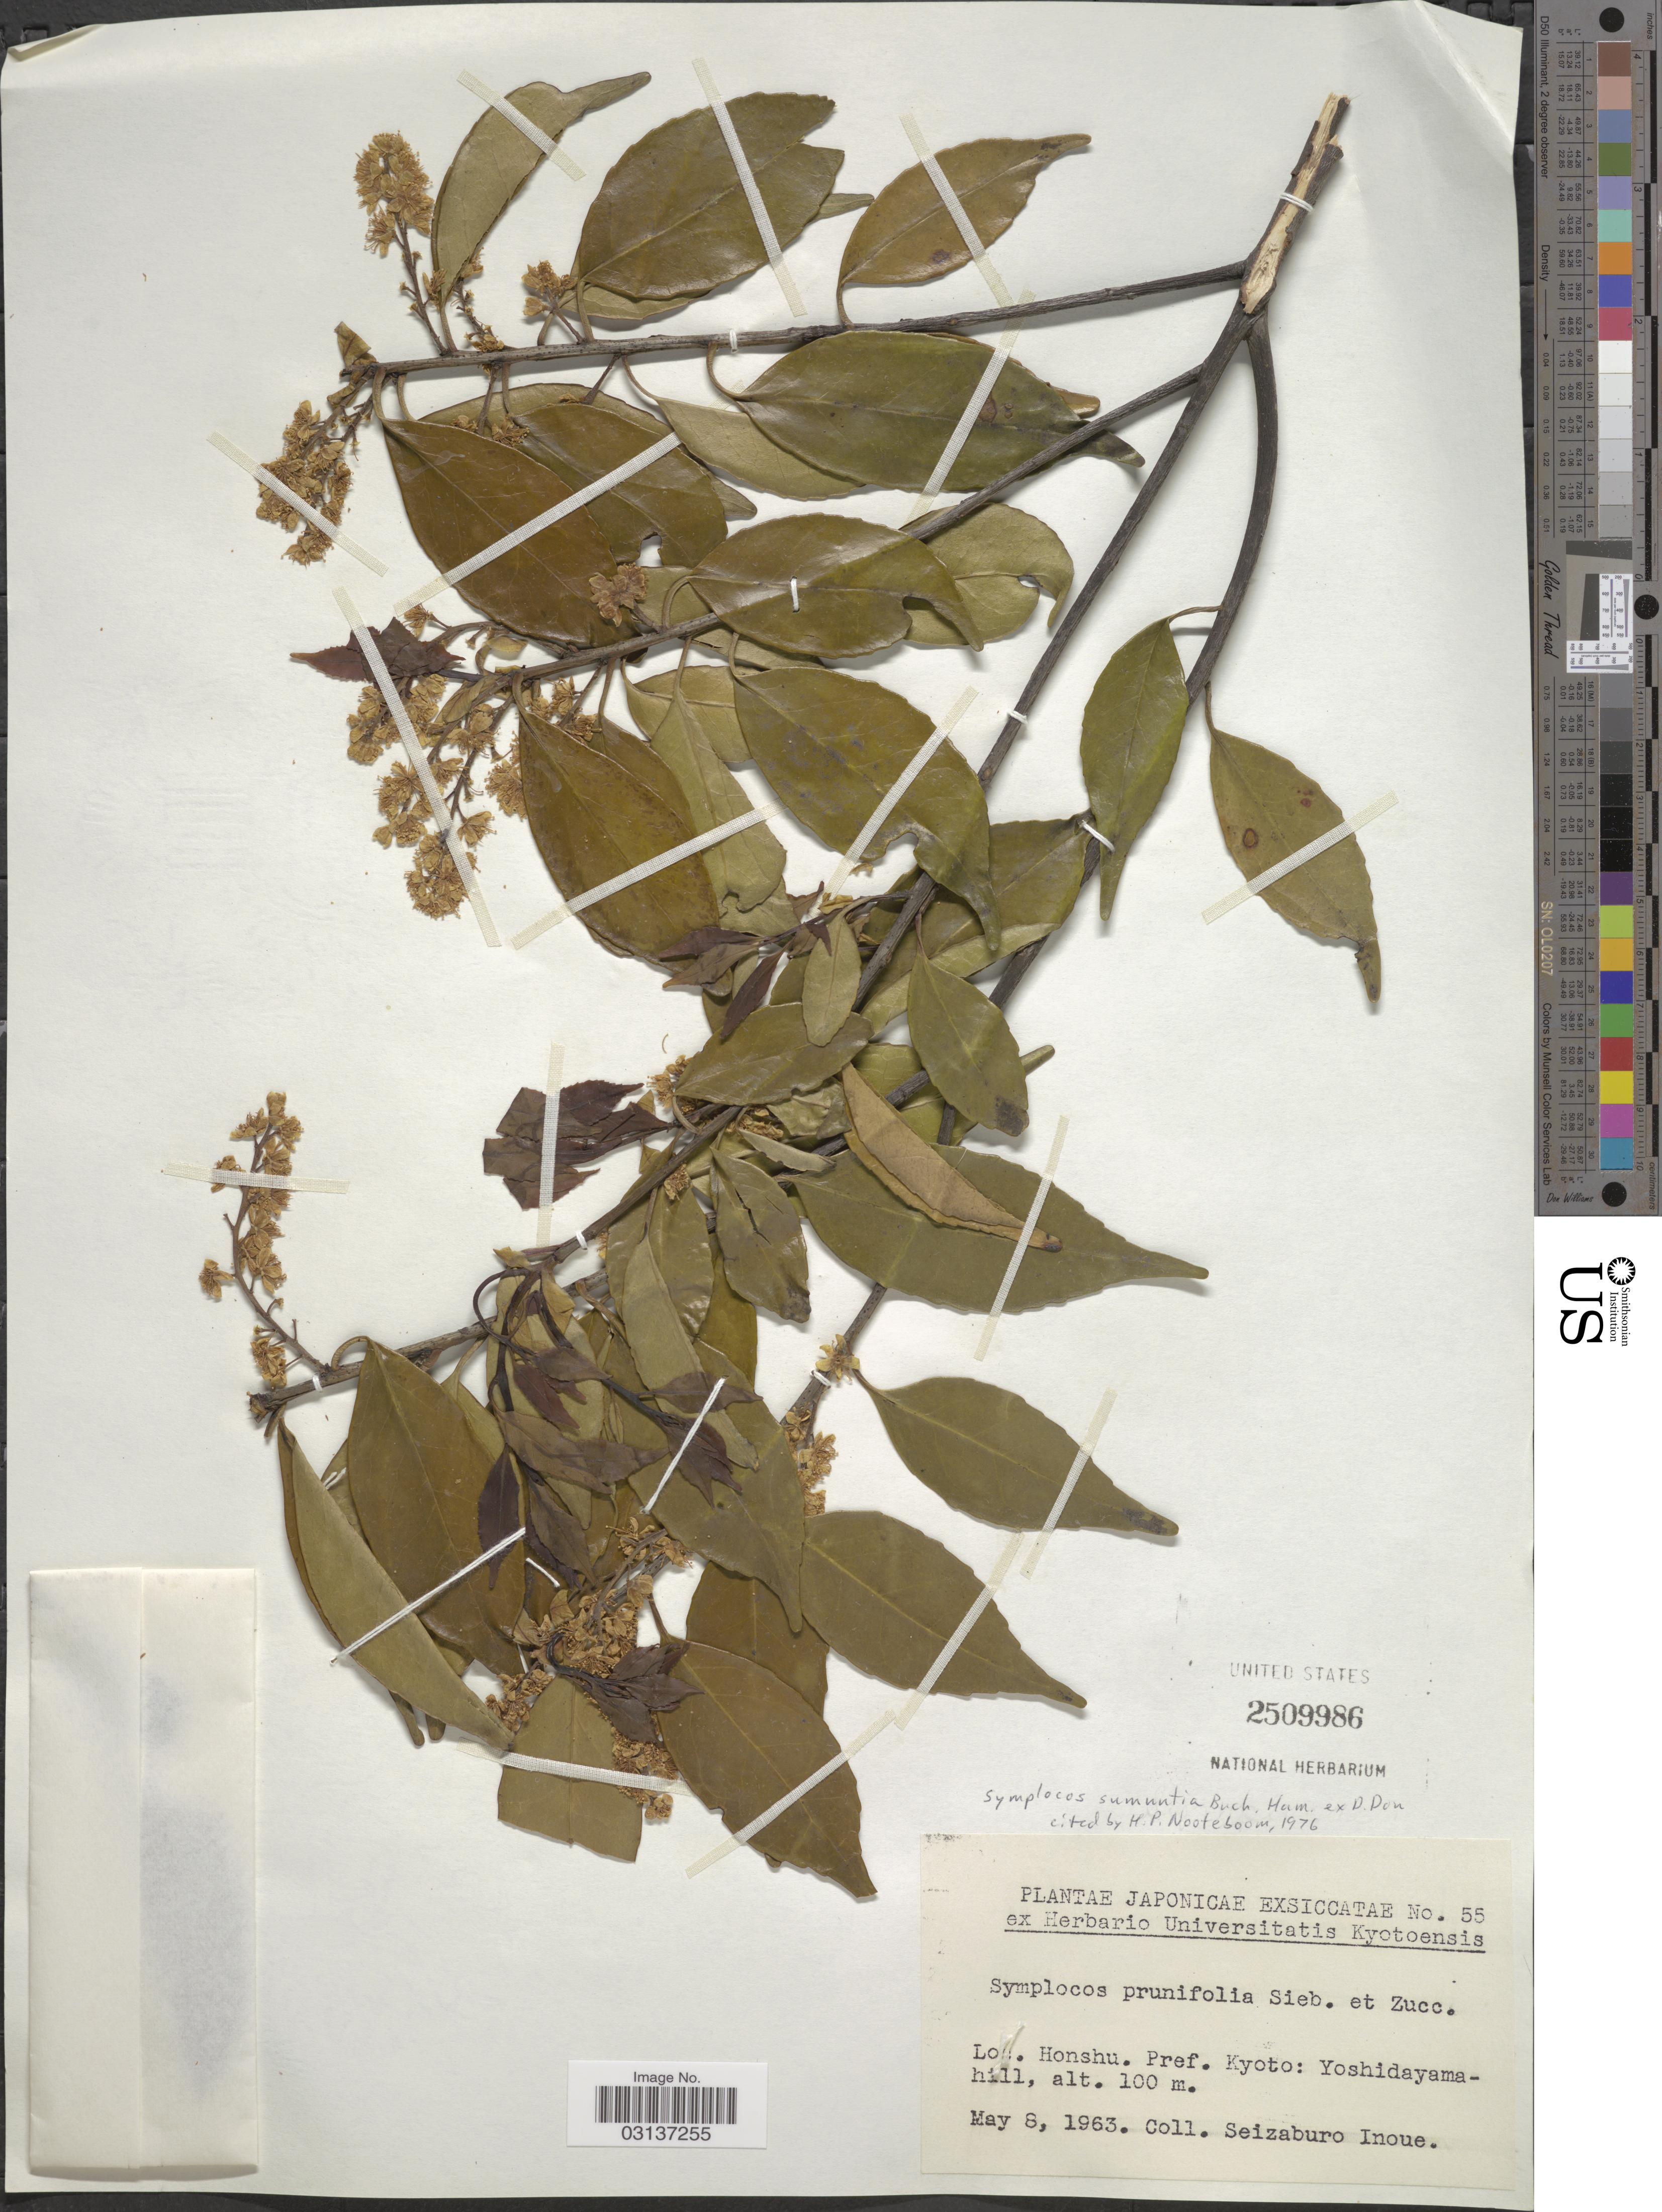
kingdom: Plantae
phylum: Tracheophyta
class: Magnoliopsida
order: Ericales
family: Symplocaceae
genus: Symplocos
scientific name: Symplocos sumuntia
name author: Buch.-Ham. ex D. Don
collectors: S. Inoue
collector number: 55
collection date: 1963-05-08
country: Japan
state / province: Kyoto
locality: Honshu. Pref. Kyoto: Yoshidayamahill.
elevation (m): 100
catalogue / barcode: US 2509986